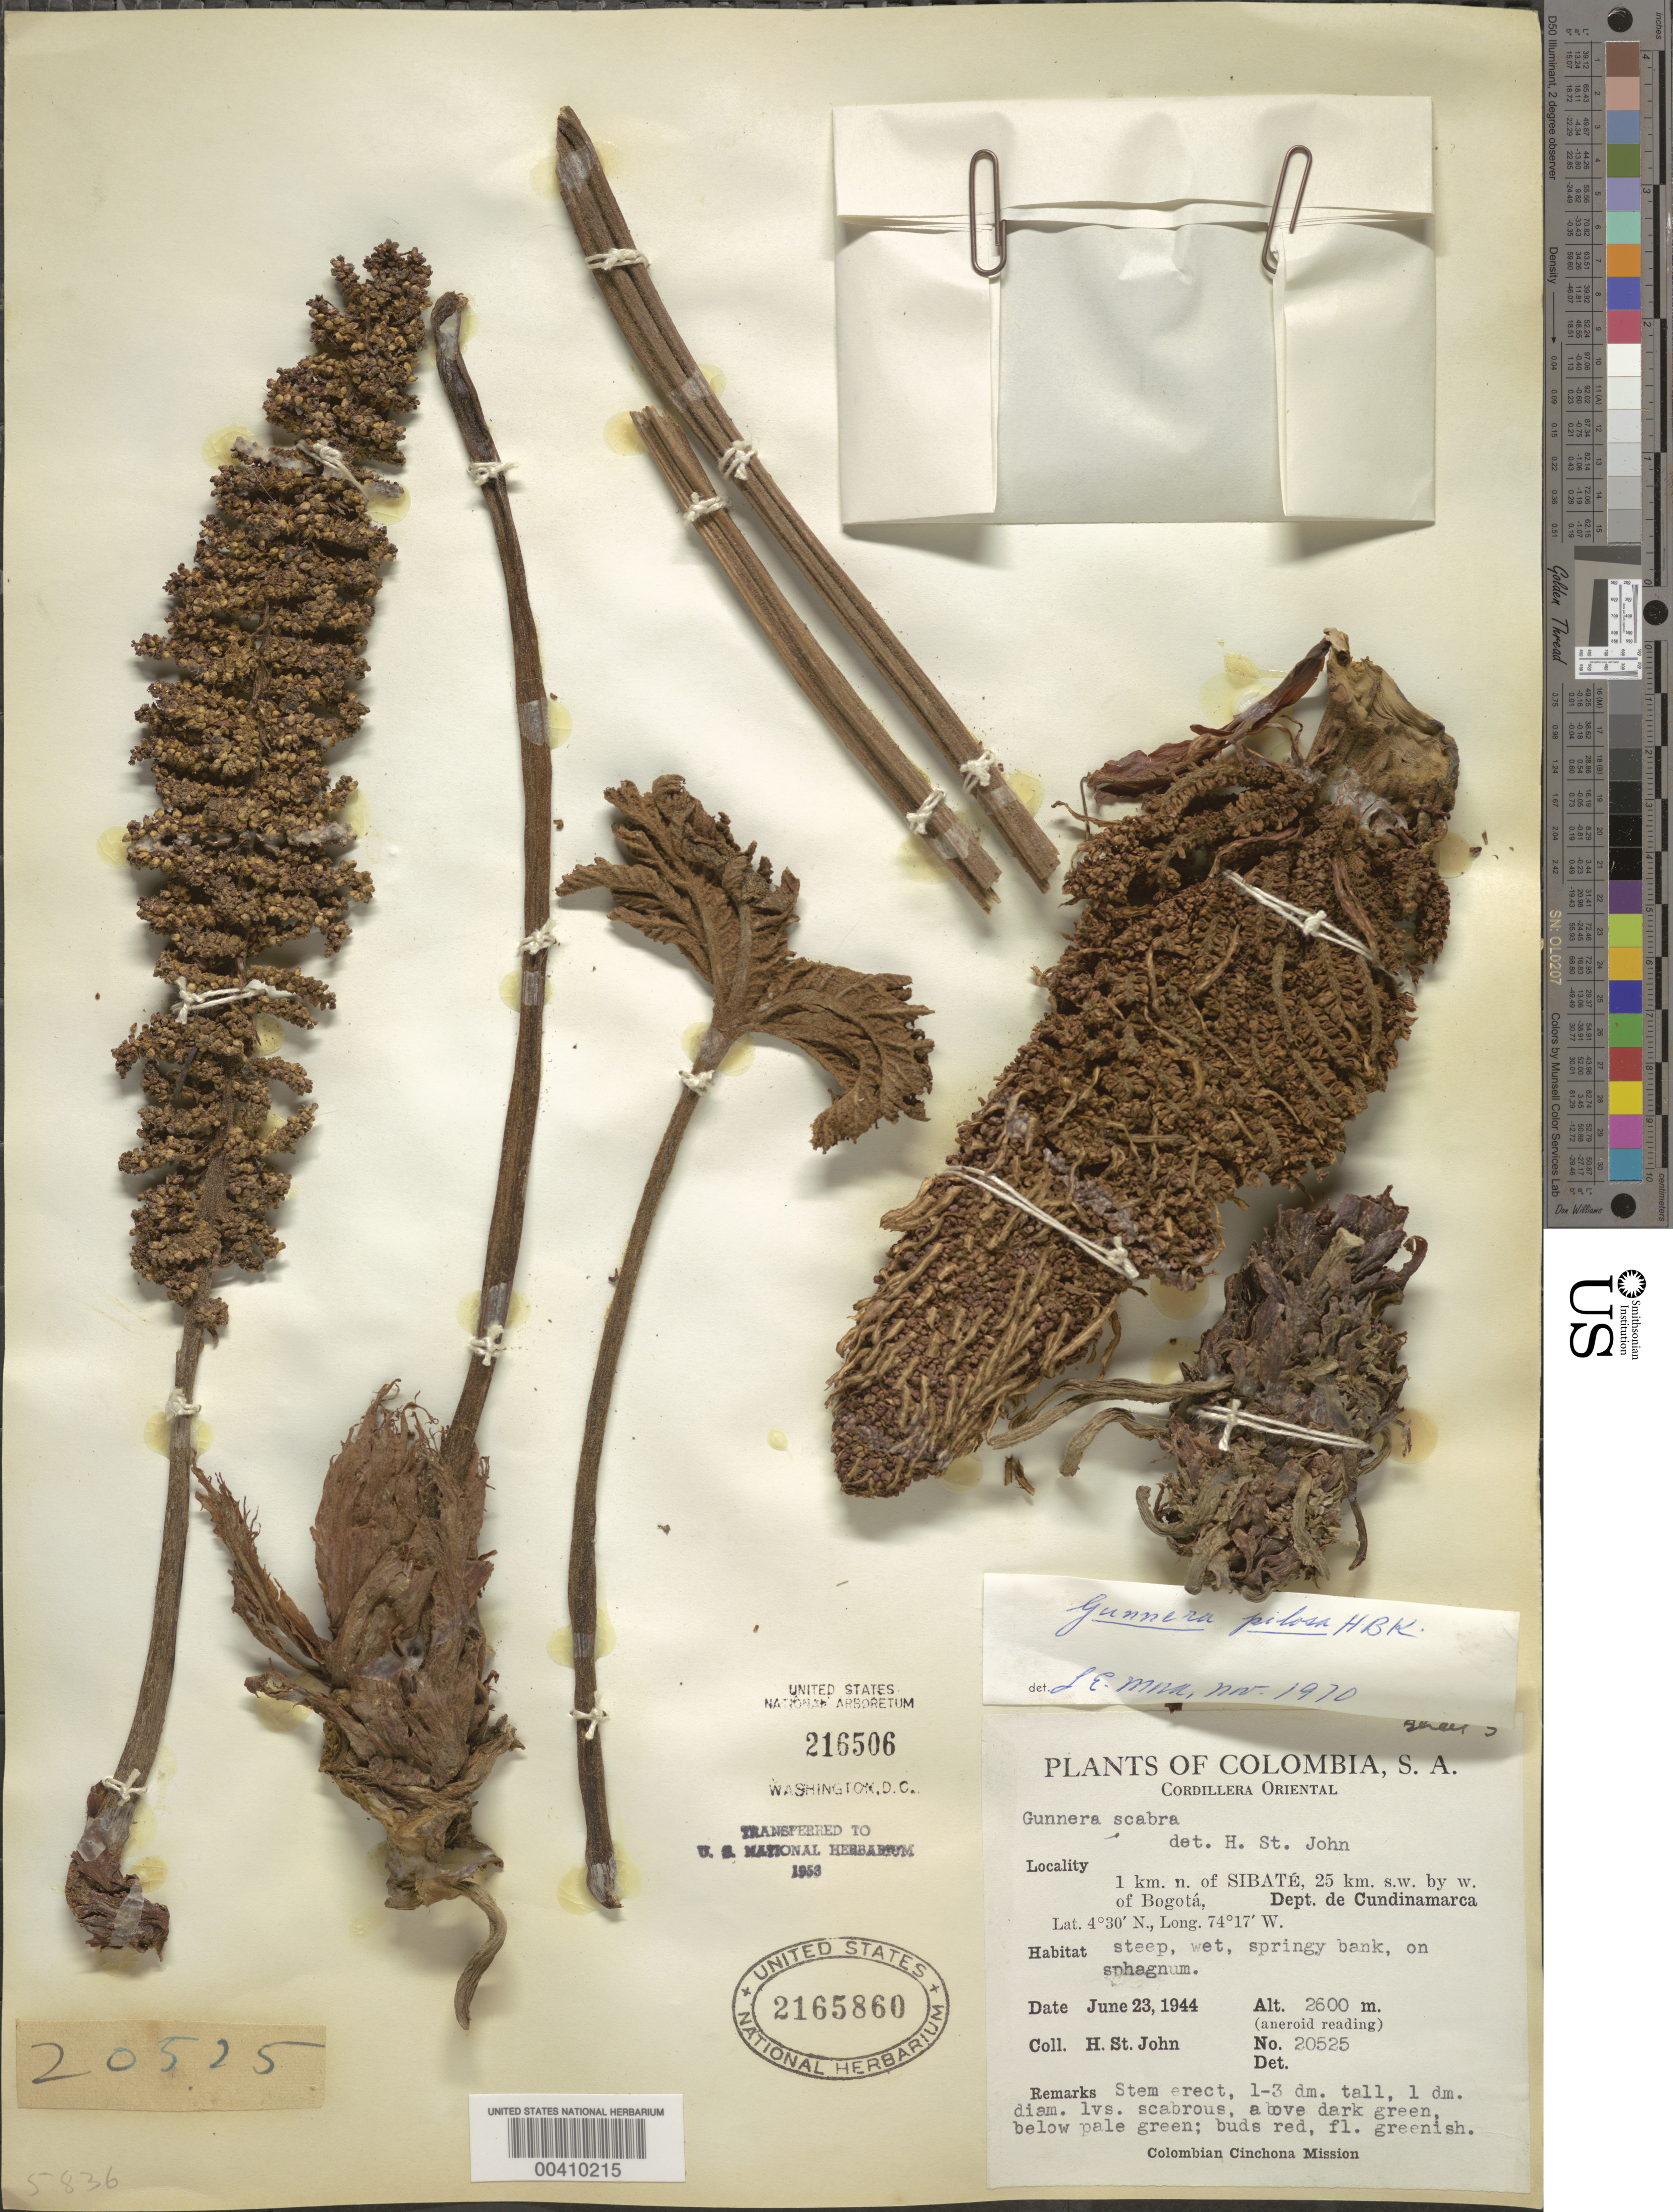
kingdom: Plantae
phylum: Tracheophyta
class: Magnoliopsida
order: Gunnerales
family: Gunneraceae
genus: Gunnera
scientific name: Gunnera pilosa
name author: Kunth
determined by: Mora-Osejo, L. E.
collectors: H. St. John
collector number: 20525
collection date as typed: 23 Jun 1944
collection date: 1944-06-23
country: Colombia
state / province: Cundinamarca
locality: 1 km N of Sibaté, 25 km WSW of Bogatá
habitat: steep, wet, springy bank, on sphagnum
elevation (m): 2600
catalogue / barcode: US 2165860